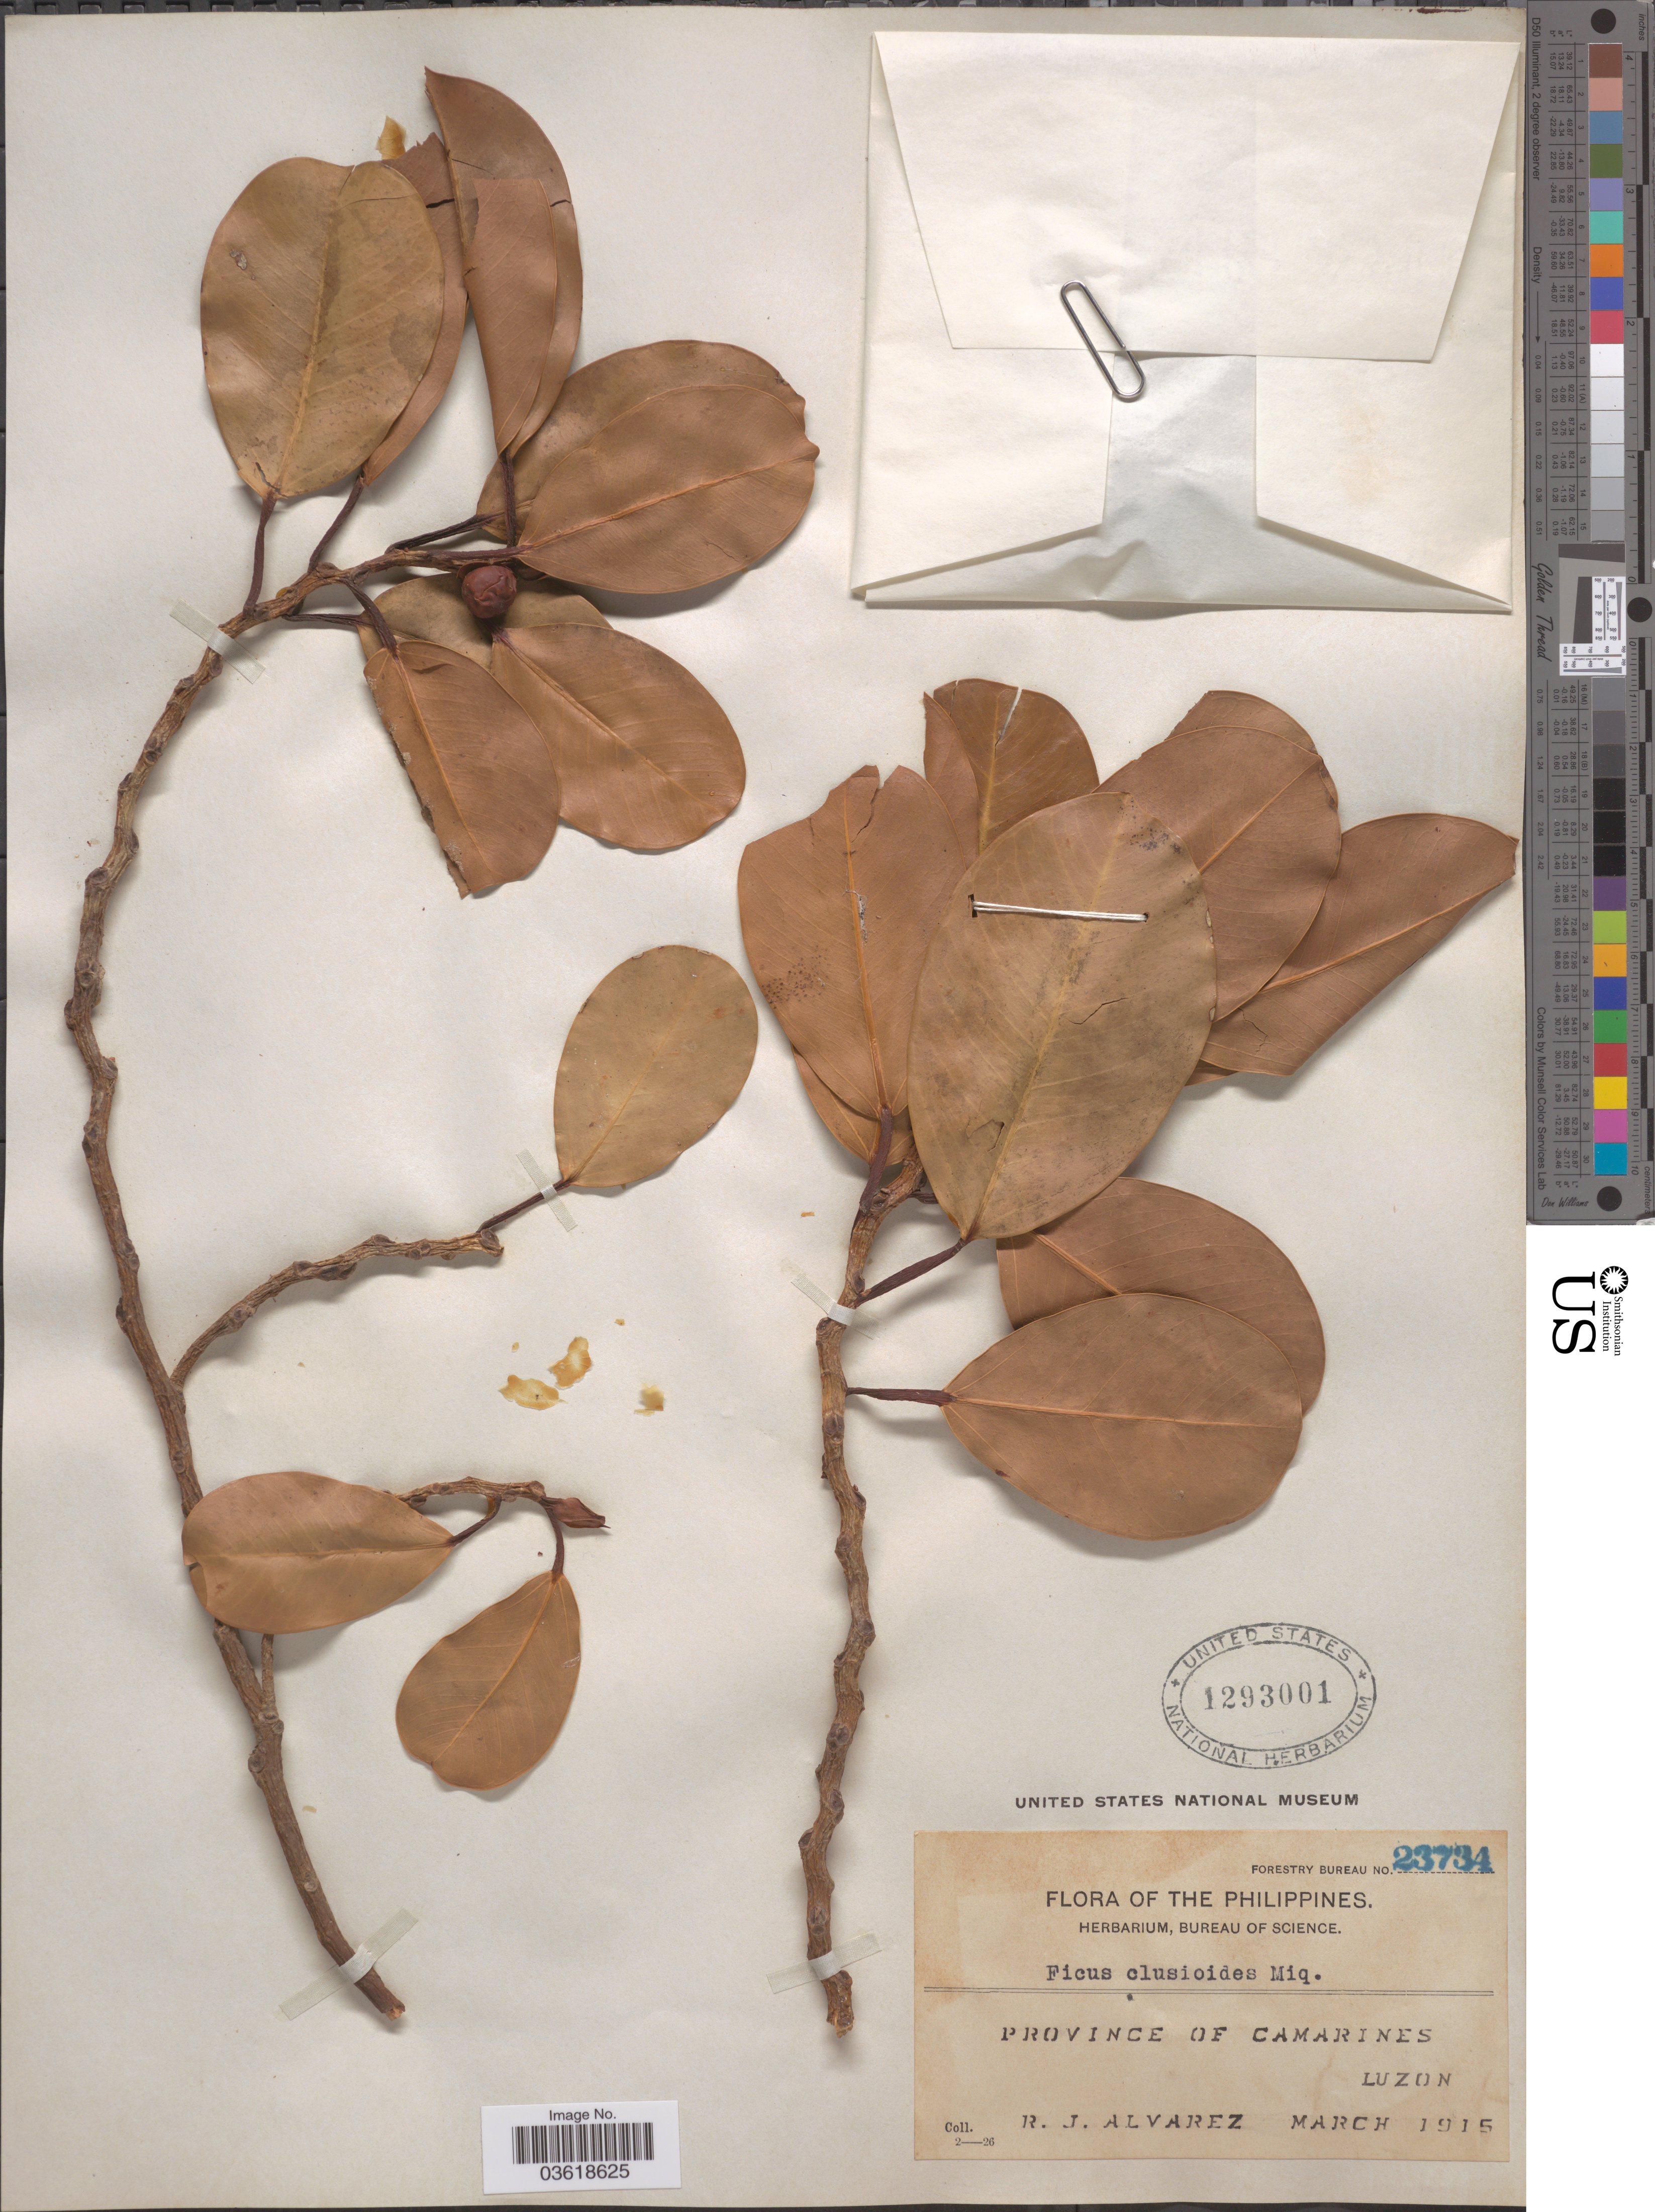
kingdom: Plantae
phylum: Tracheophyta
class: Magnoliopsida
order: Rosales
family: Moraceae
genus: Ficus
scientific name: Ficus clusioides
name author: Miq.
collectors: R. Alvarez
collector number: Forestry Bureau 23734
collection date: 1915-03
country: Philippines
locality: Province of Camarines. Luzon.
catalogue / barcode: US 1293001